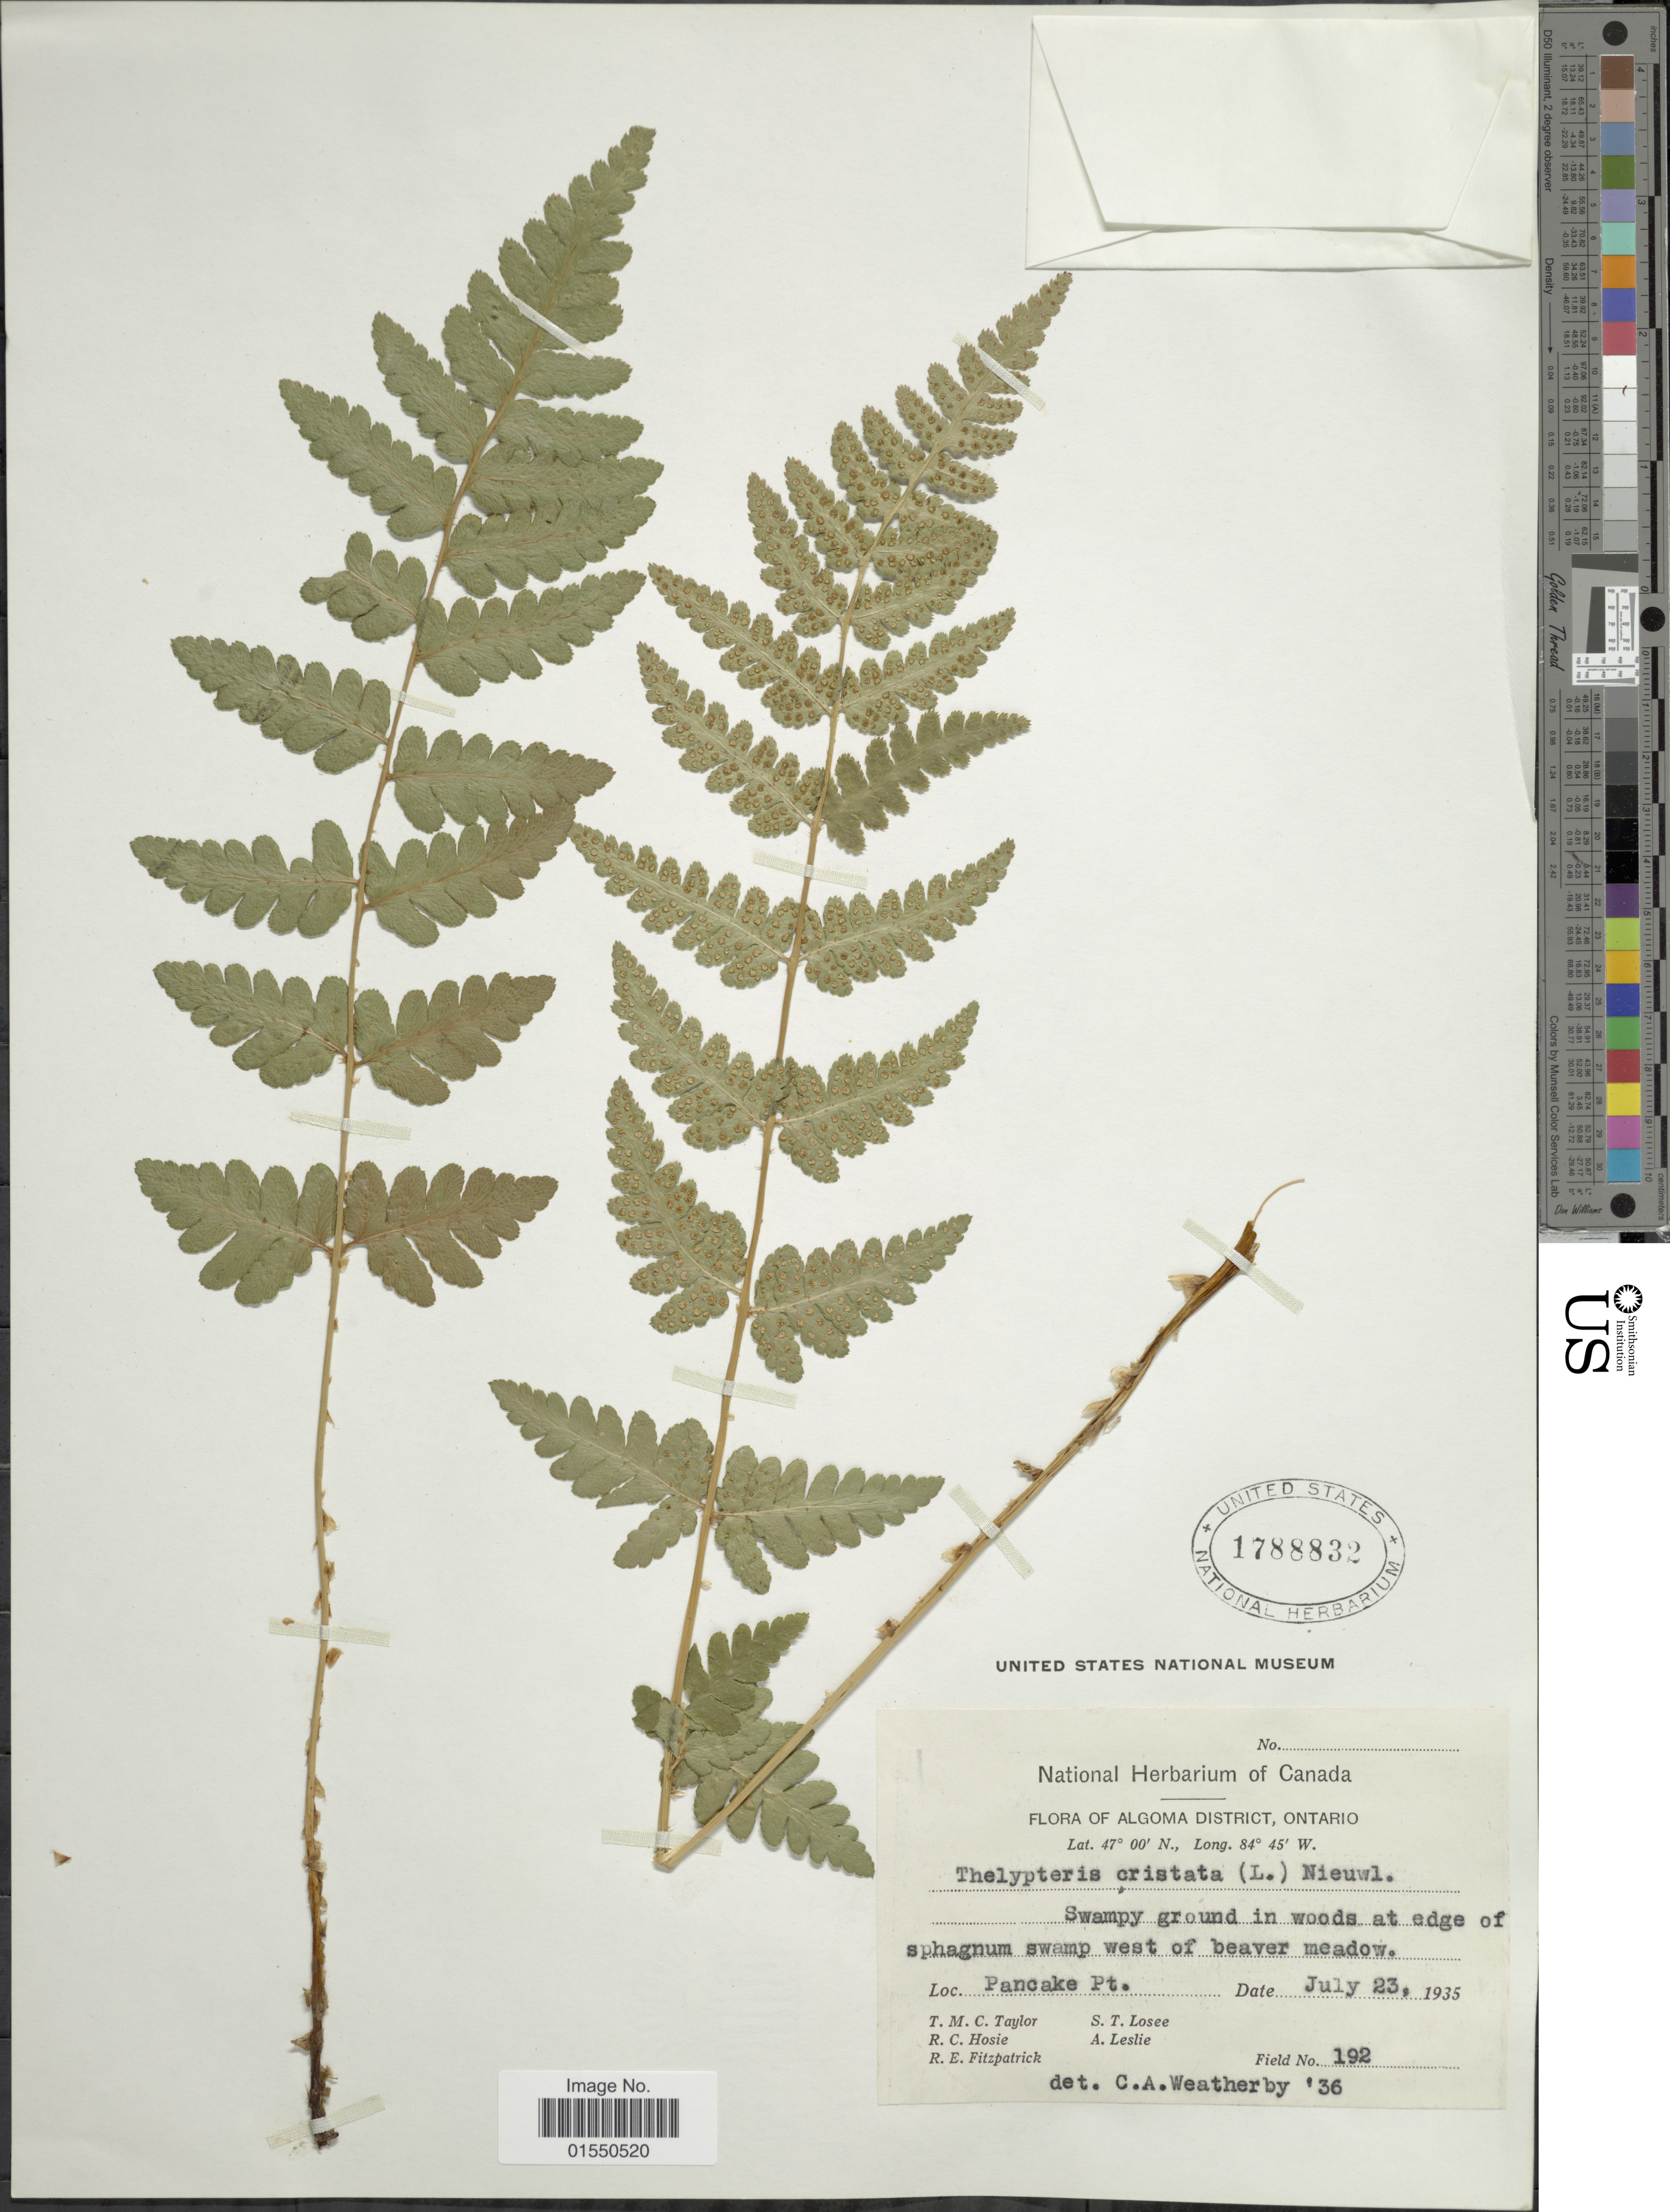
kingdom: Plantae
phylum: Tracheophyta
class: Polypodiopsida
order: Polypodiales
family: Dryopteridaceae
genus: Dryopteris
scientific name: Dryopteris cristata var. spinulosa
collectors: T. M. C. Taylor, R. Hosie, R. Fitzpatrick, S. Losee & A. Leslie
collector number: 192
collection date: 1935-07-23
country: Canada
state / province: Ontario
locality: Algoma District, Pancake Pt.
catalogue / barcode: US 1788832